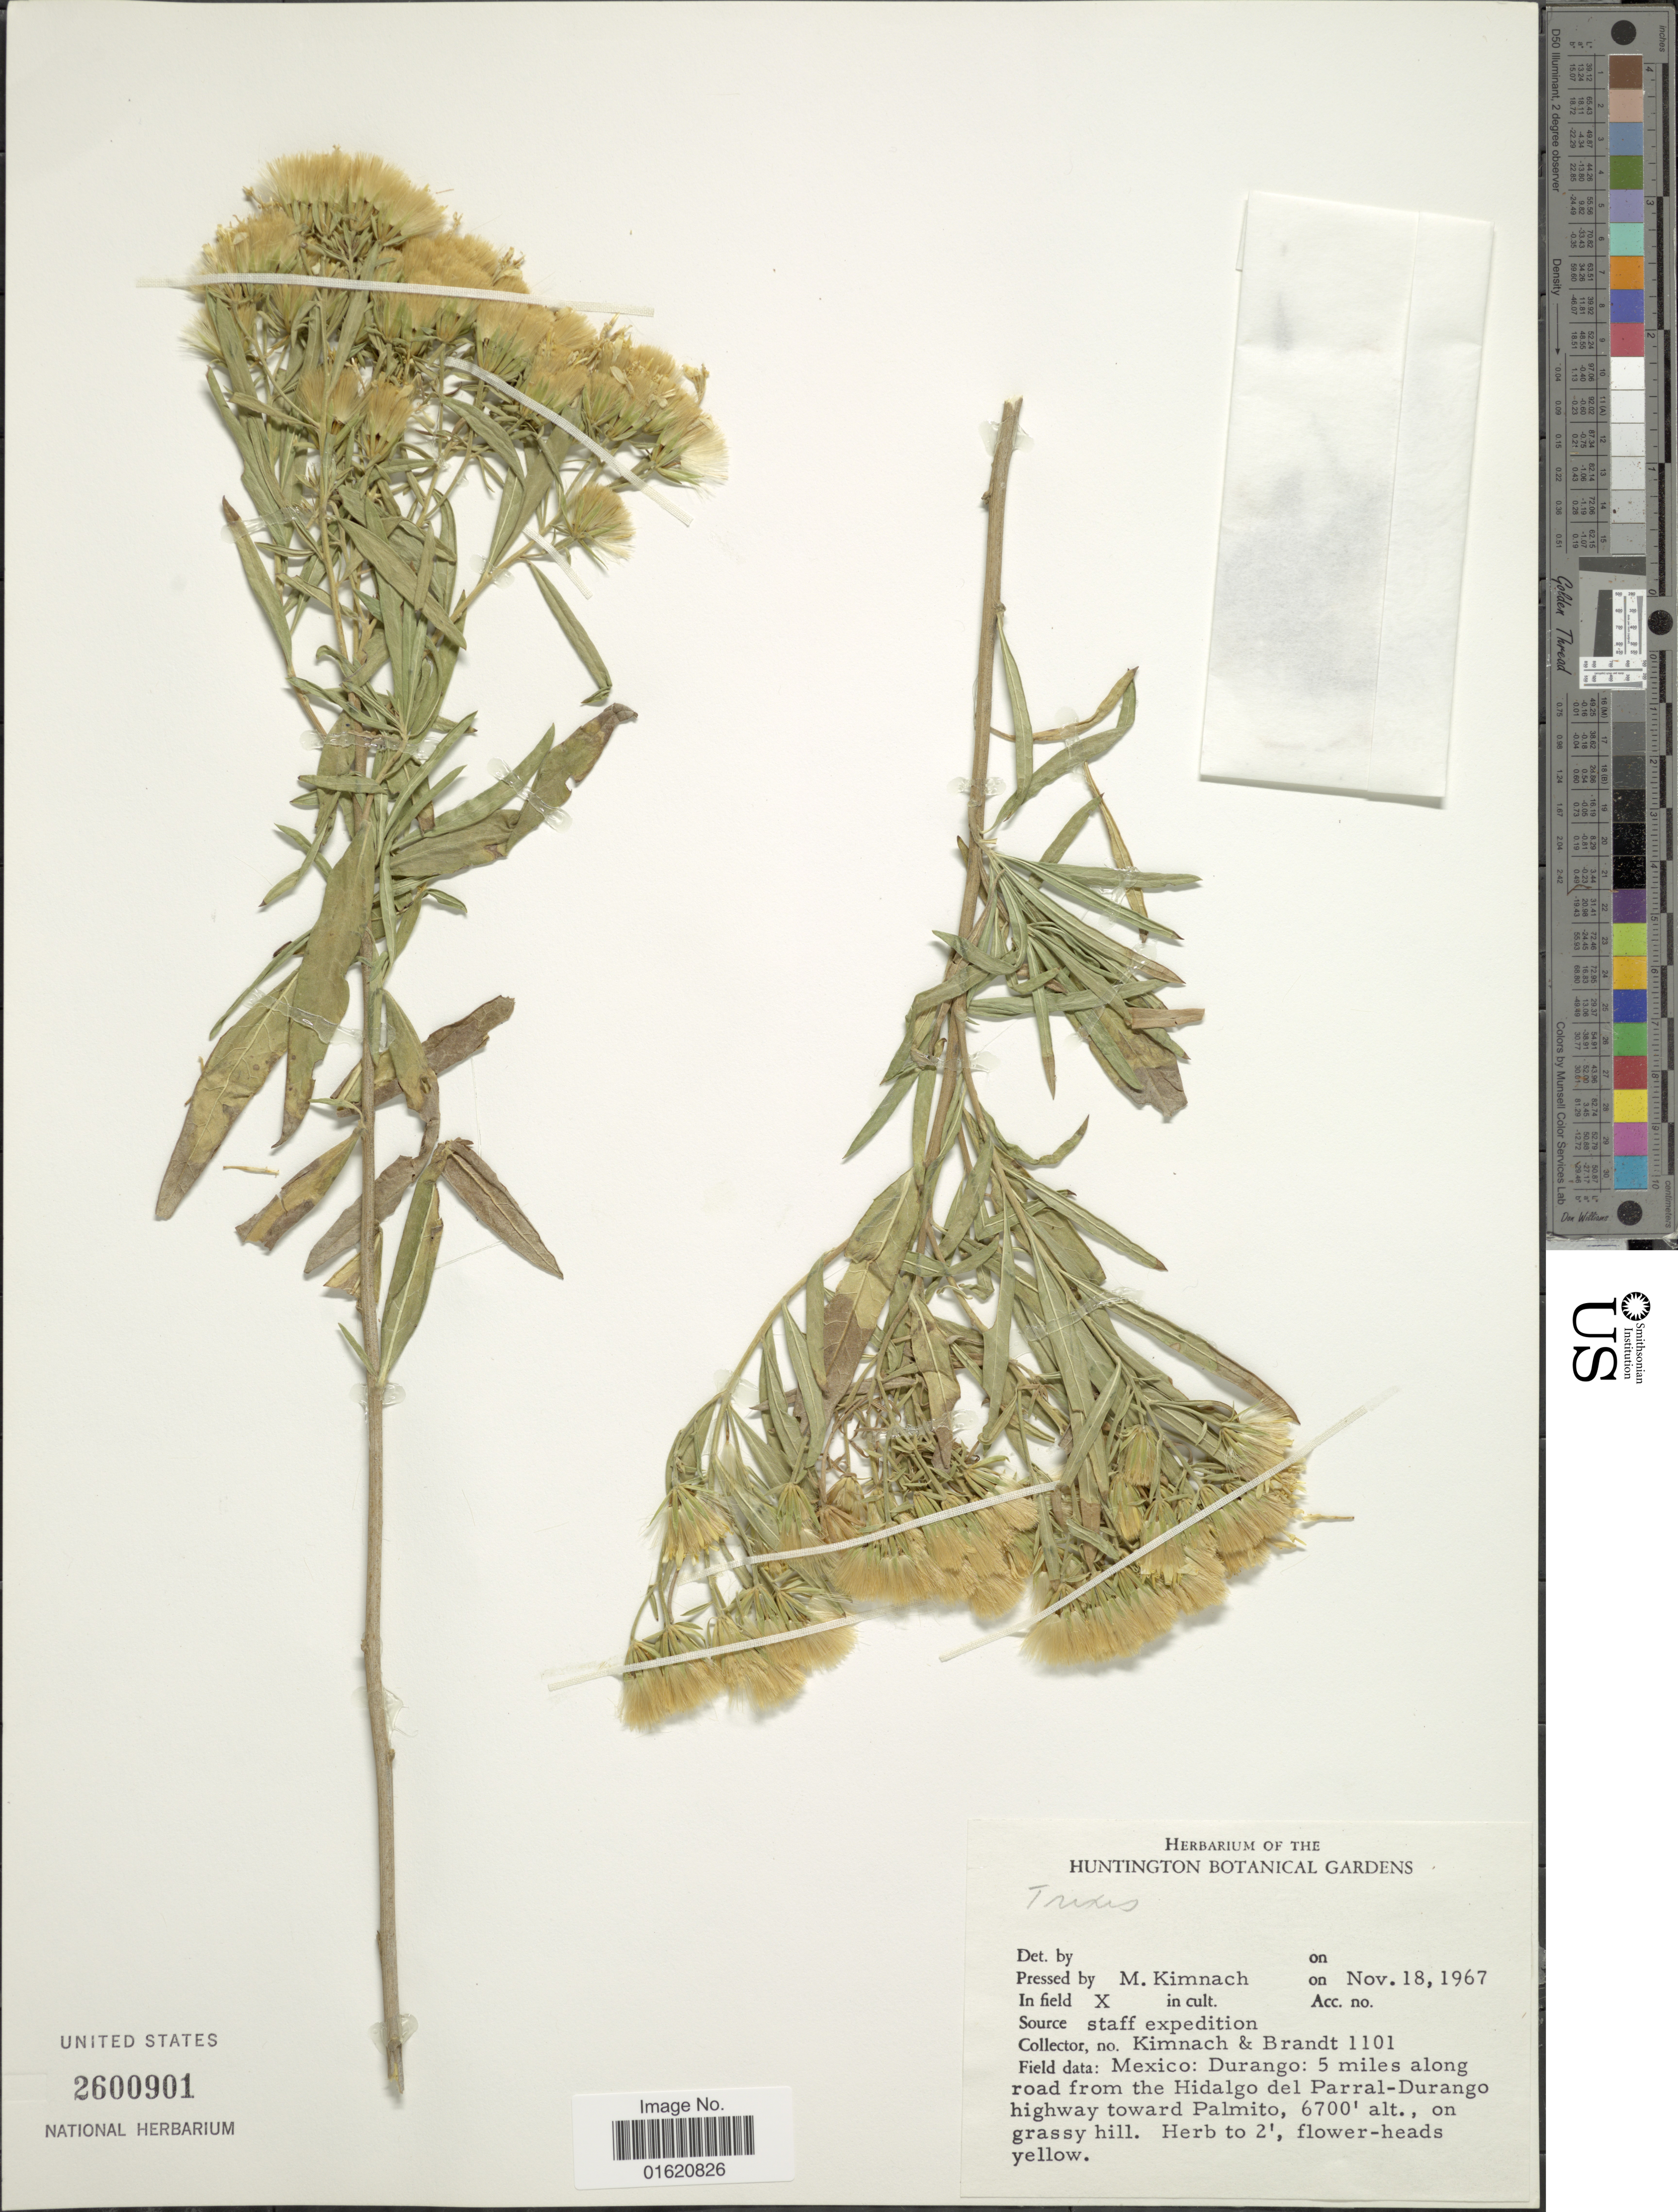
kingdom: Plantae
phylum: Tracheophyta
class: Magnoliopsida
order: Asterales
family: Asteraceae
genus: Trixis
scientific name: Trixis sp.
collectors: -. Kimnach & -. Brandt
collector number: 1101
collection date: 1967-11-18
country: Mexico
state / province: Durango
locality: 5 mile salong road from the Hidalgo del Parral-Durango highway toward Palmito, on grassy hill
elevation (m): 2042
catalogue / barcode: US 2600901